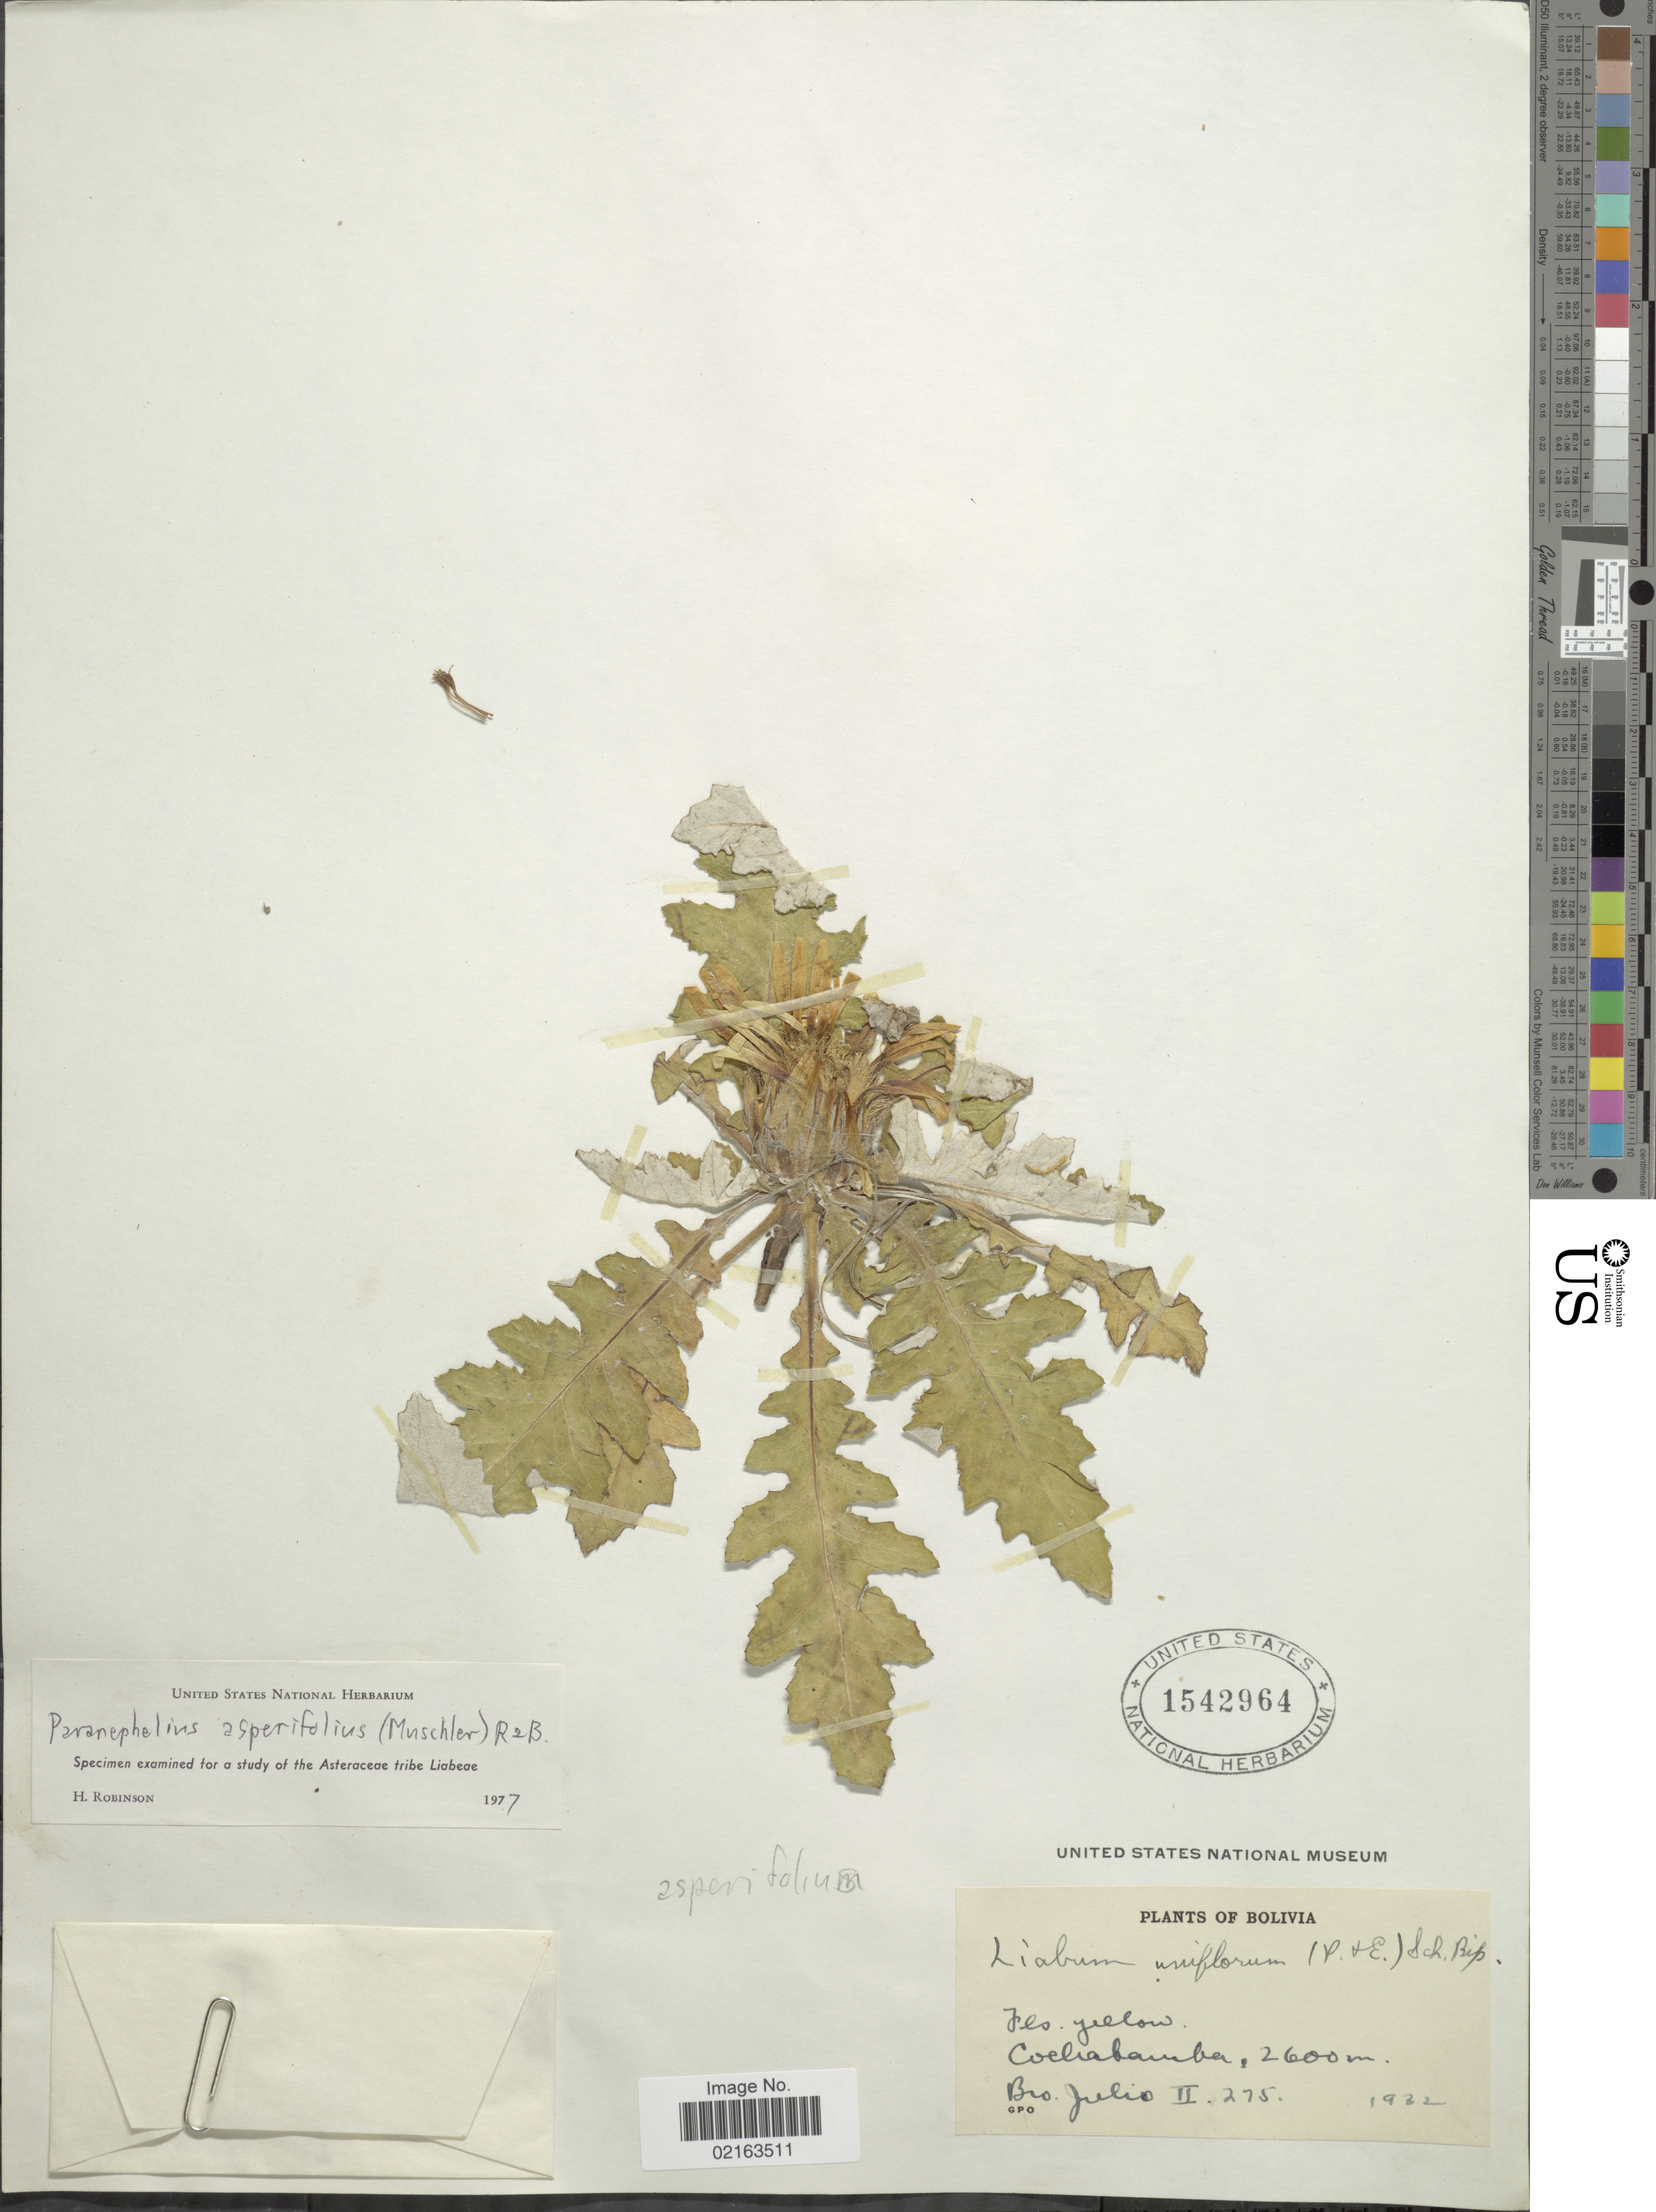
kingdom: Plantae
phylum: Tracheophyta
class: Magnoliopsida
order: Asterales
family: Asteraceae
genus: Paranephelius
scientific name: Paranephelius asperifolius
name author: (Muschl.) H. Rob. & Brettell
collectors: Bro. Julio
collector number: II 275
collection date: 1932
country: Bolivia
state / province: Cochabamba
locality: Cochabamba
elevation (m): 2600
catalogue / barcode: US 1542964